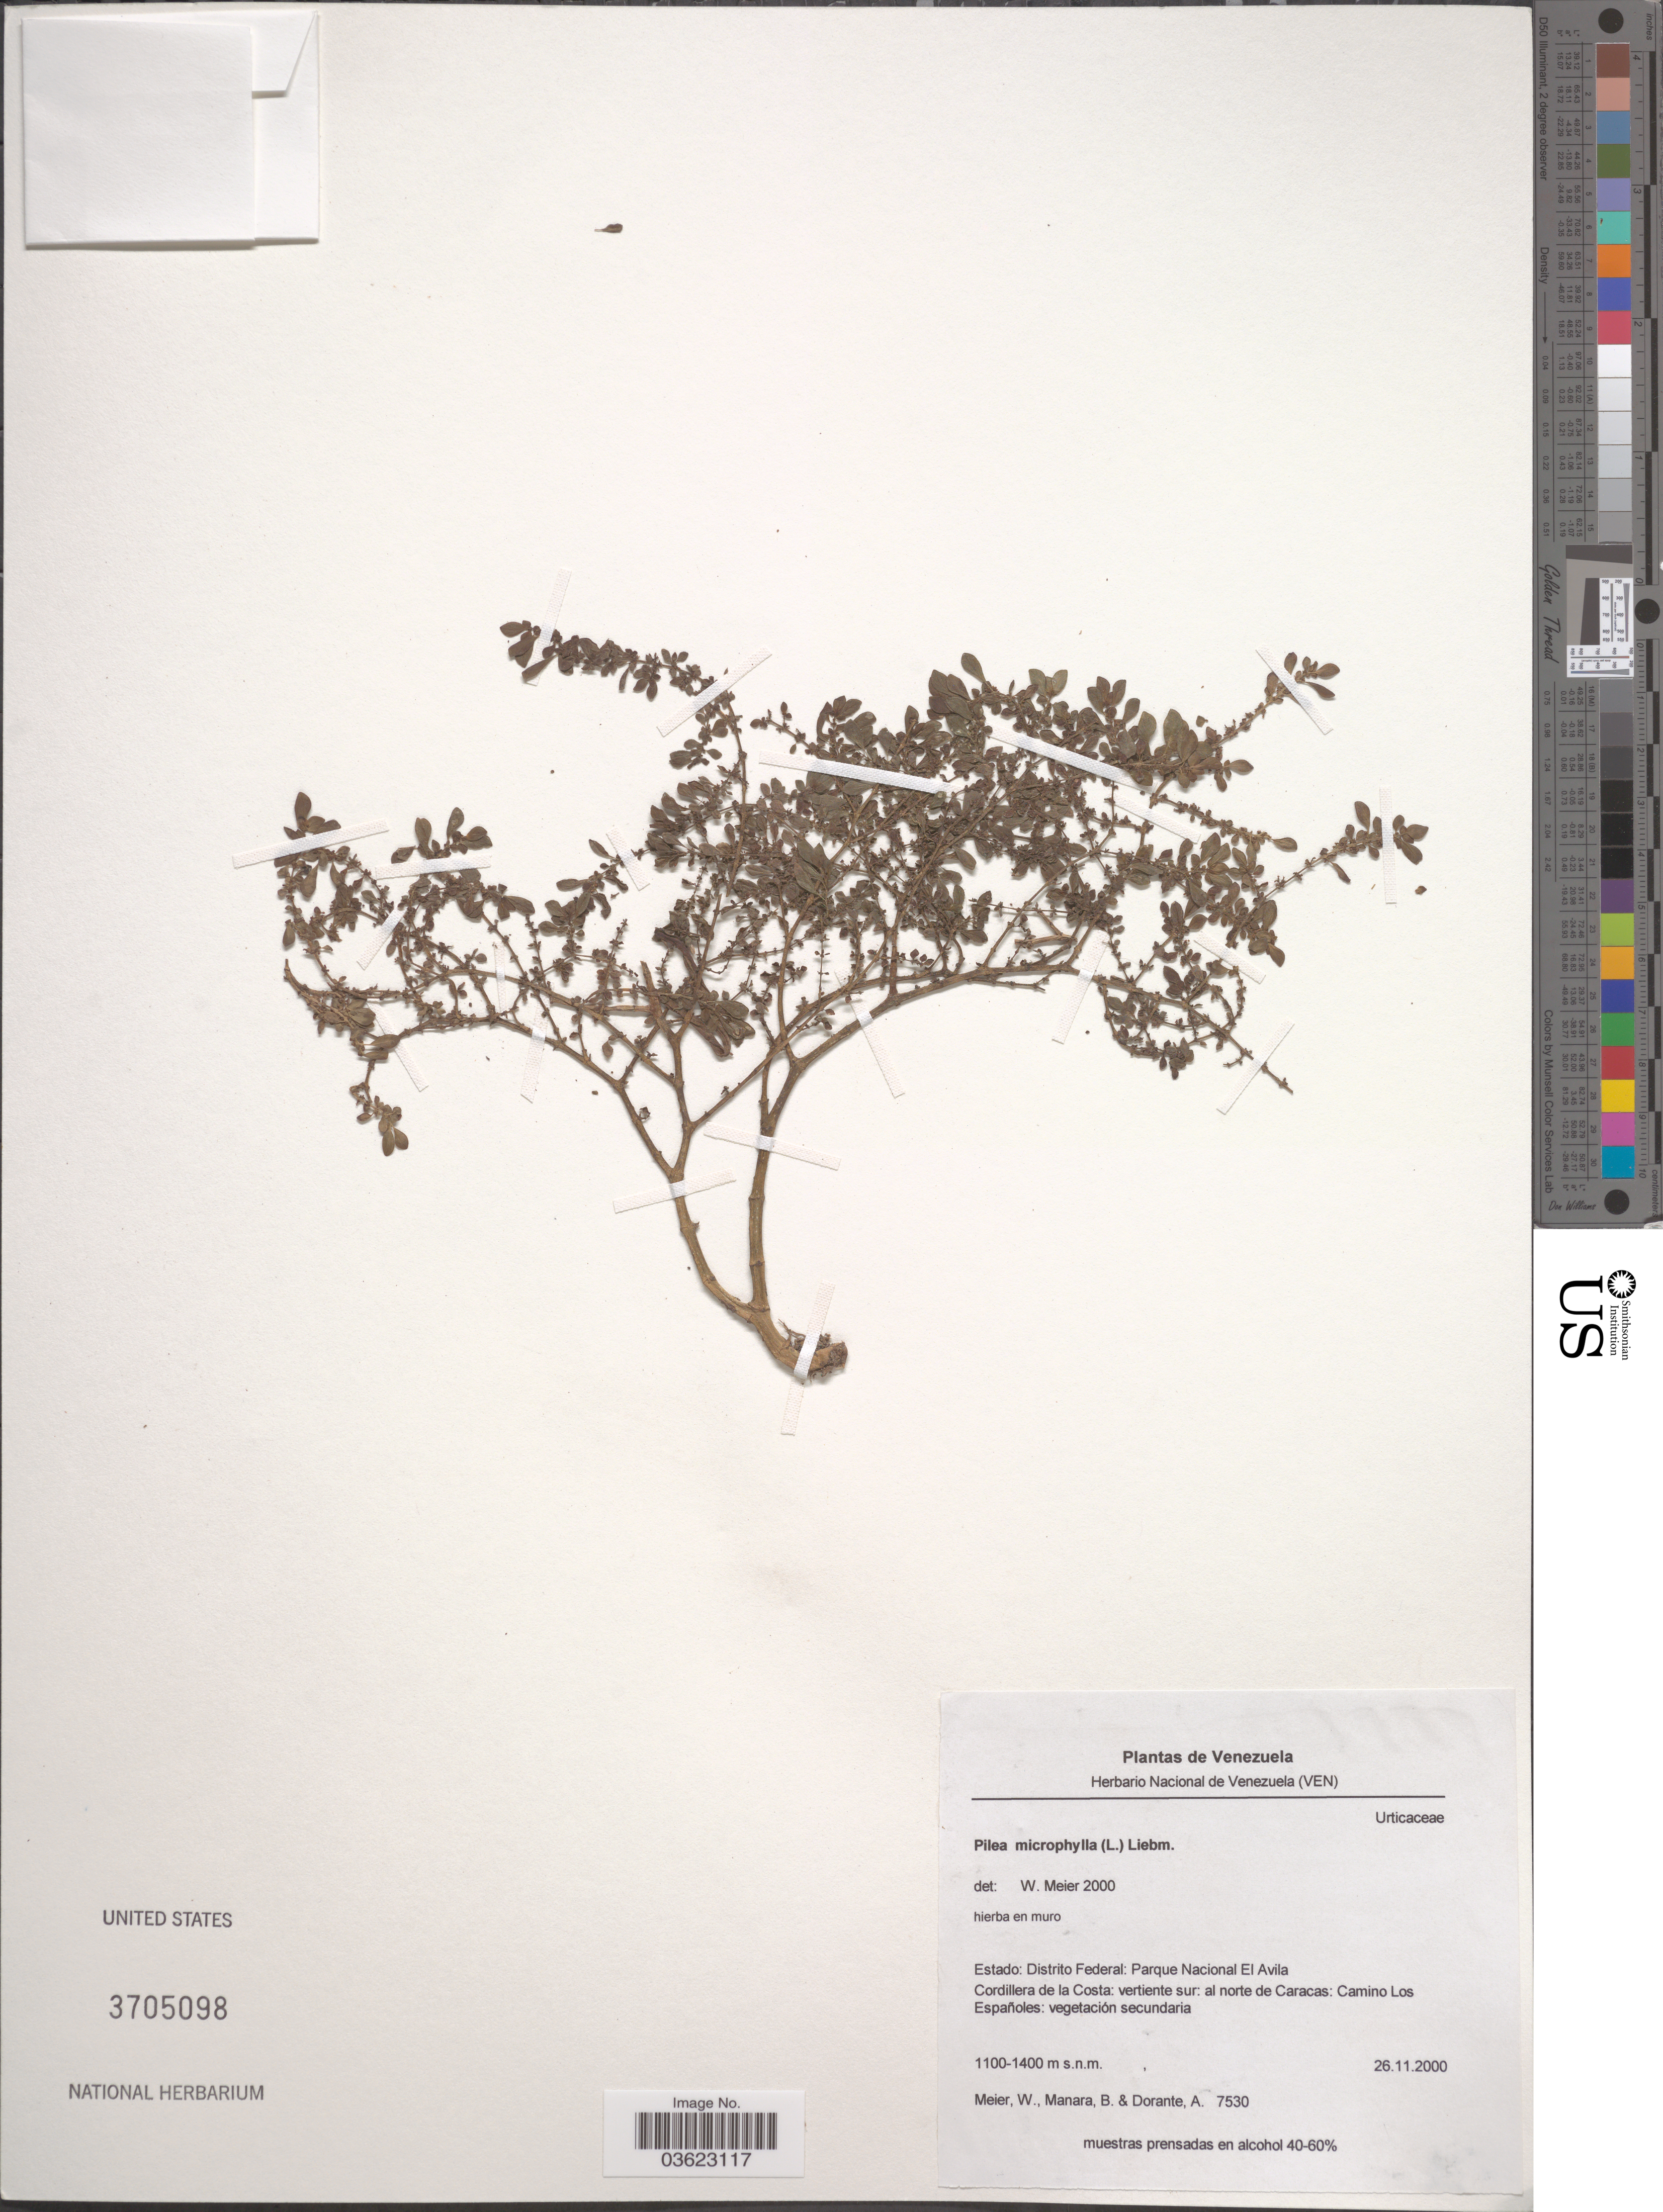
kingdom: Plantae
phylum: Tracheophyta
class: Magnoliopsida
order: Rosales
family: Urticaceae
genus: Pilea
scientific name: Pilea microphylla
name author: (L.) Liebm.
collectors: W. Meier, B. Manara & A. Dorante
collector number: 7530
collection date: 2000-11-26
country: Venezuela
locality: Estado: Distrito Federal: Parque Nacional El Avila. Cordillera de la Costa: vertiente sur: al norte de Caracas: Camino Los Españoles.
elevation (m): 1100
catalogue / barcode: US 3705098